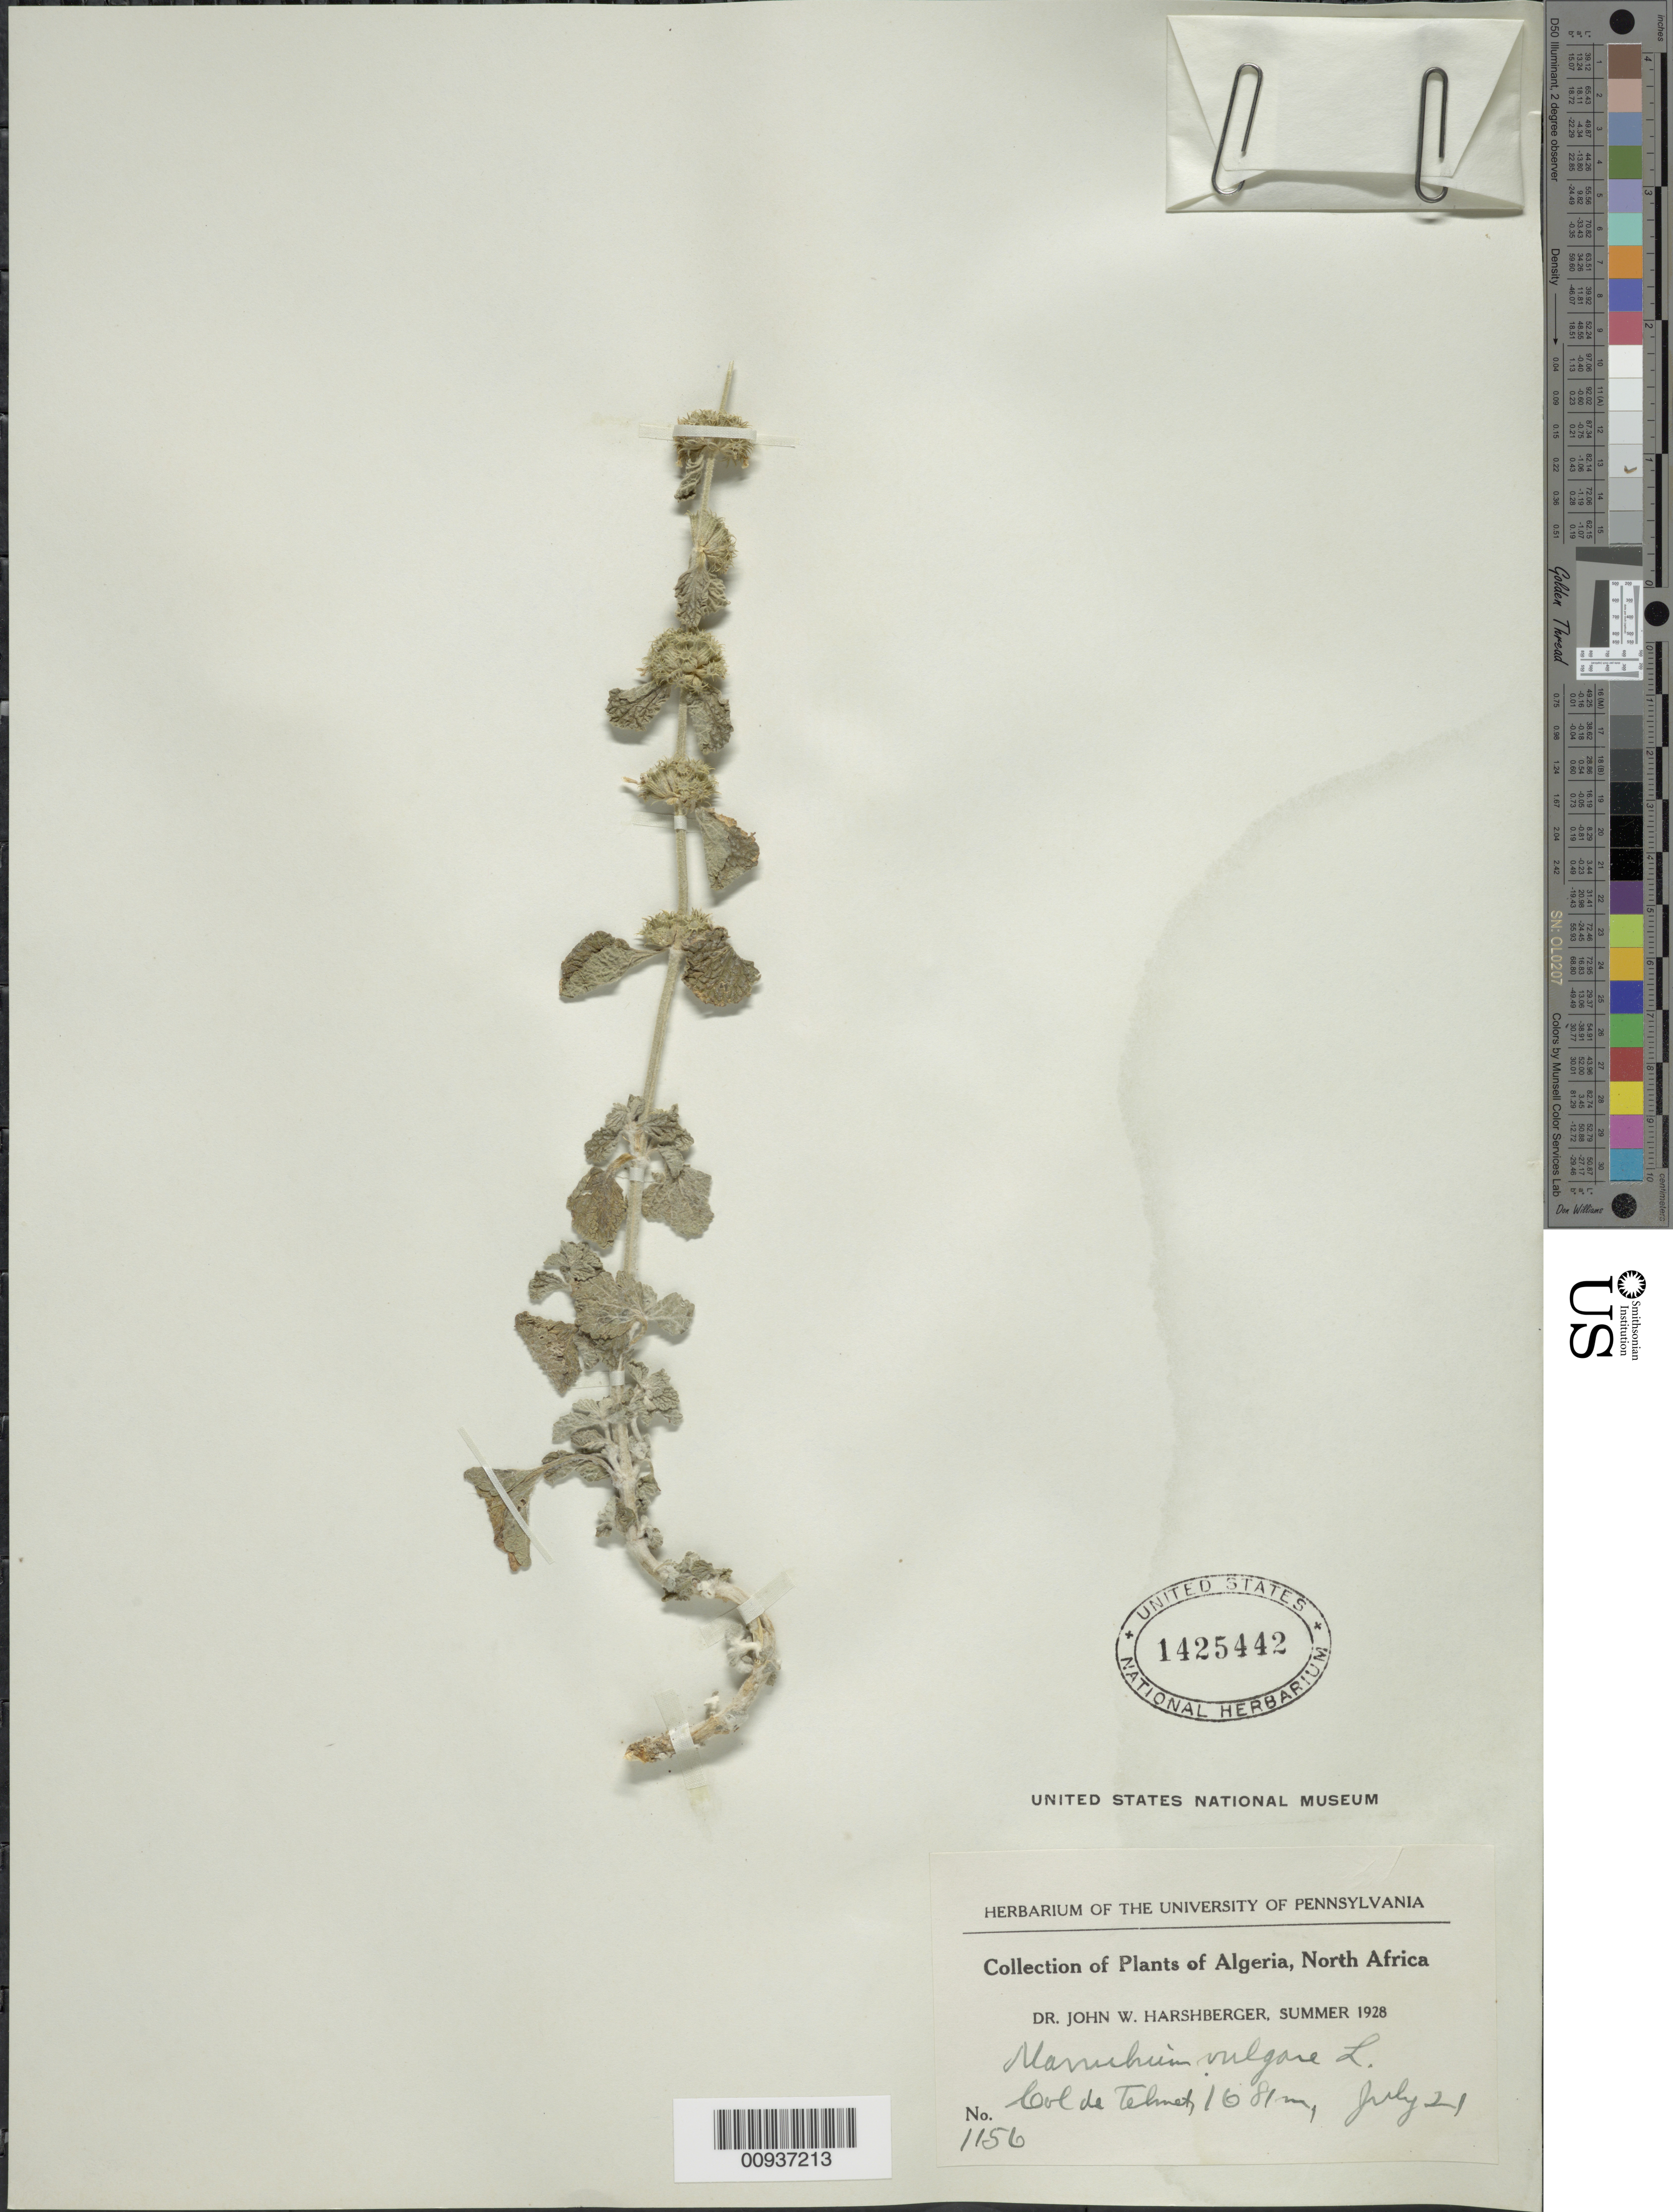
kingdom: Plantae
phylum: Tracheophyta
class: Magnoliopsida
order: Lamiales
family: Lamiaceae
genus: Marrubium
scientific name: Marrubium vulgare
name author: L.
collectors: J. A. Harshberger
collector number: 1156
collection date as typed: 21 Jul 1928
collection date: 1928-07-21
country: Algeria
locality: bol de Telmet.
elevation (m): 1681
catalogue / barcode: US 1425442